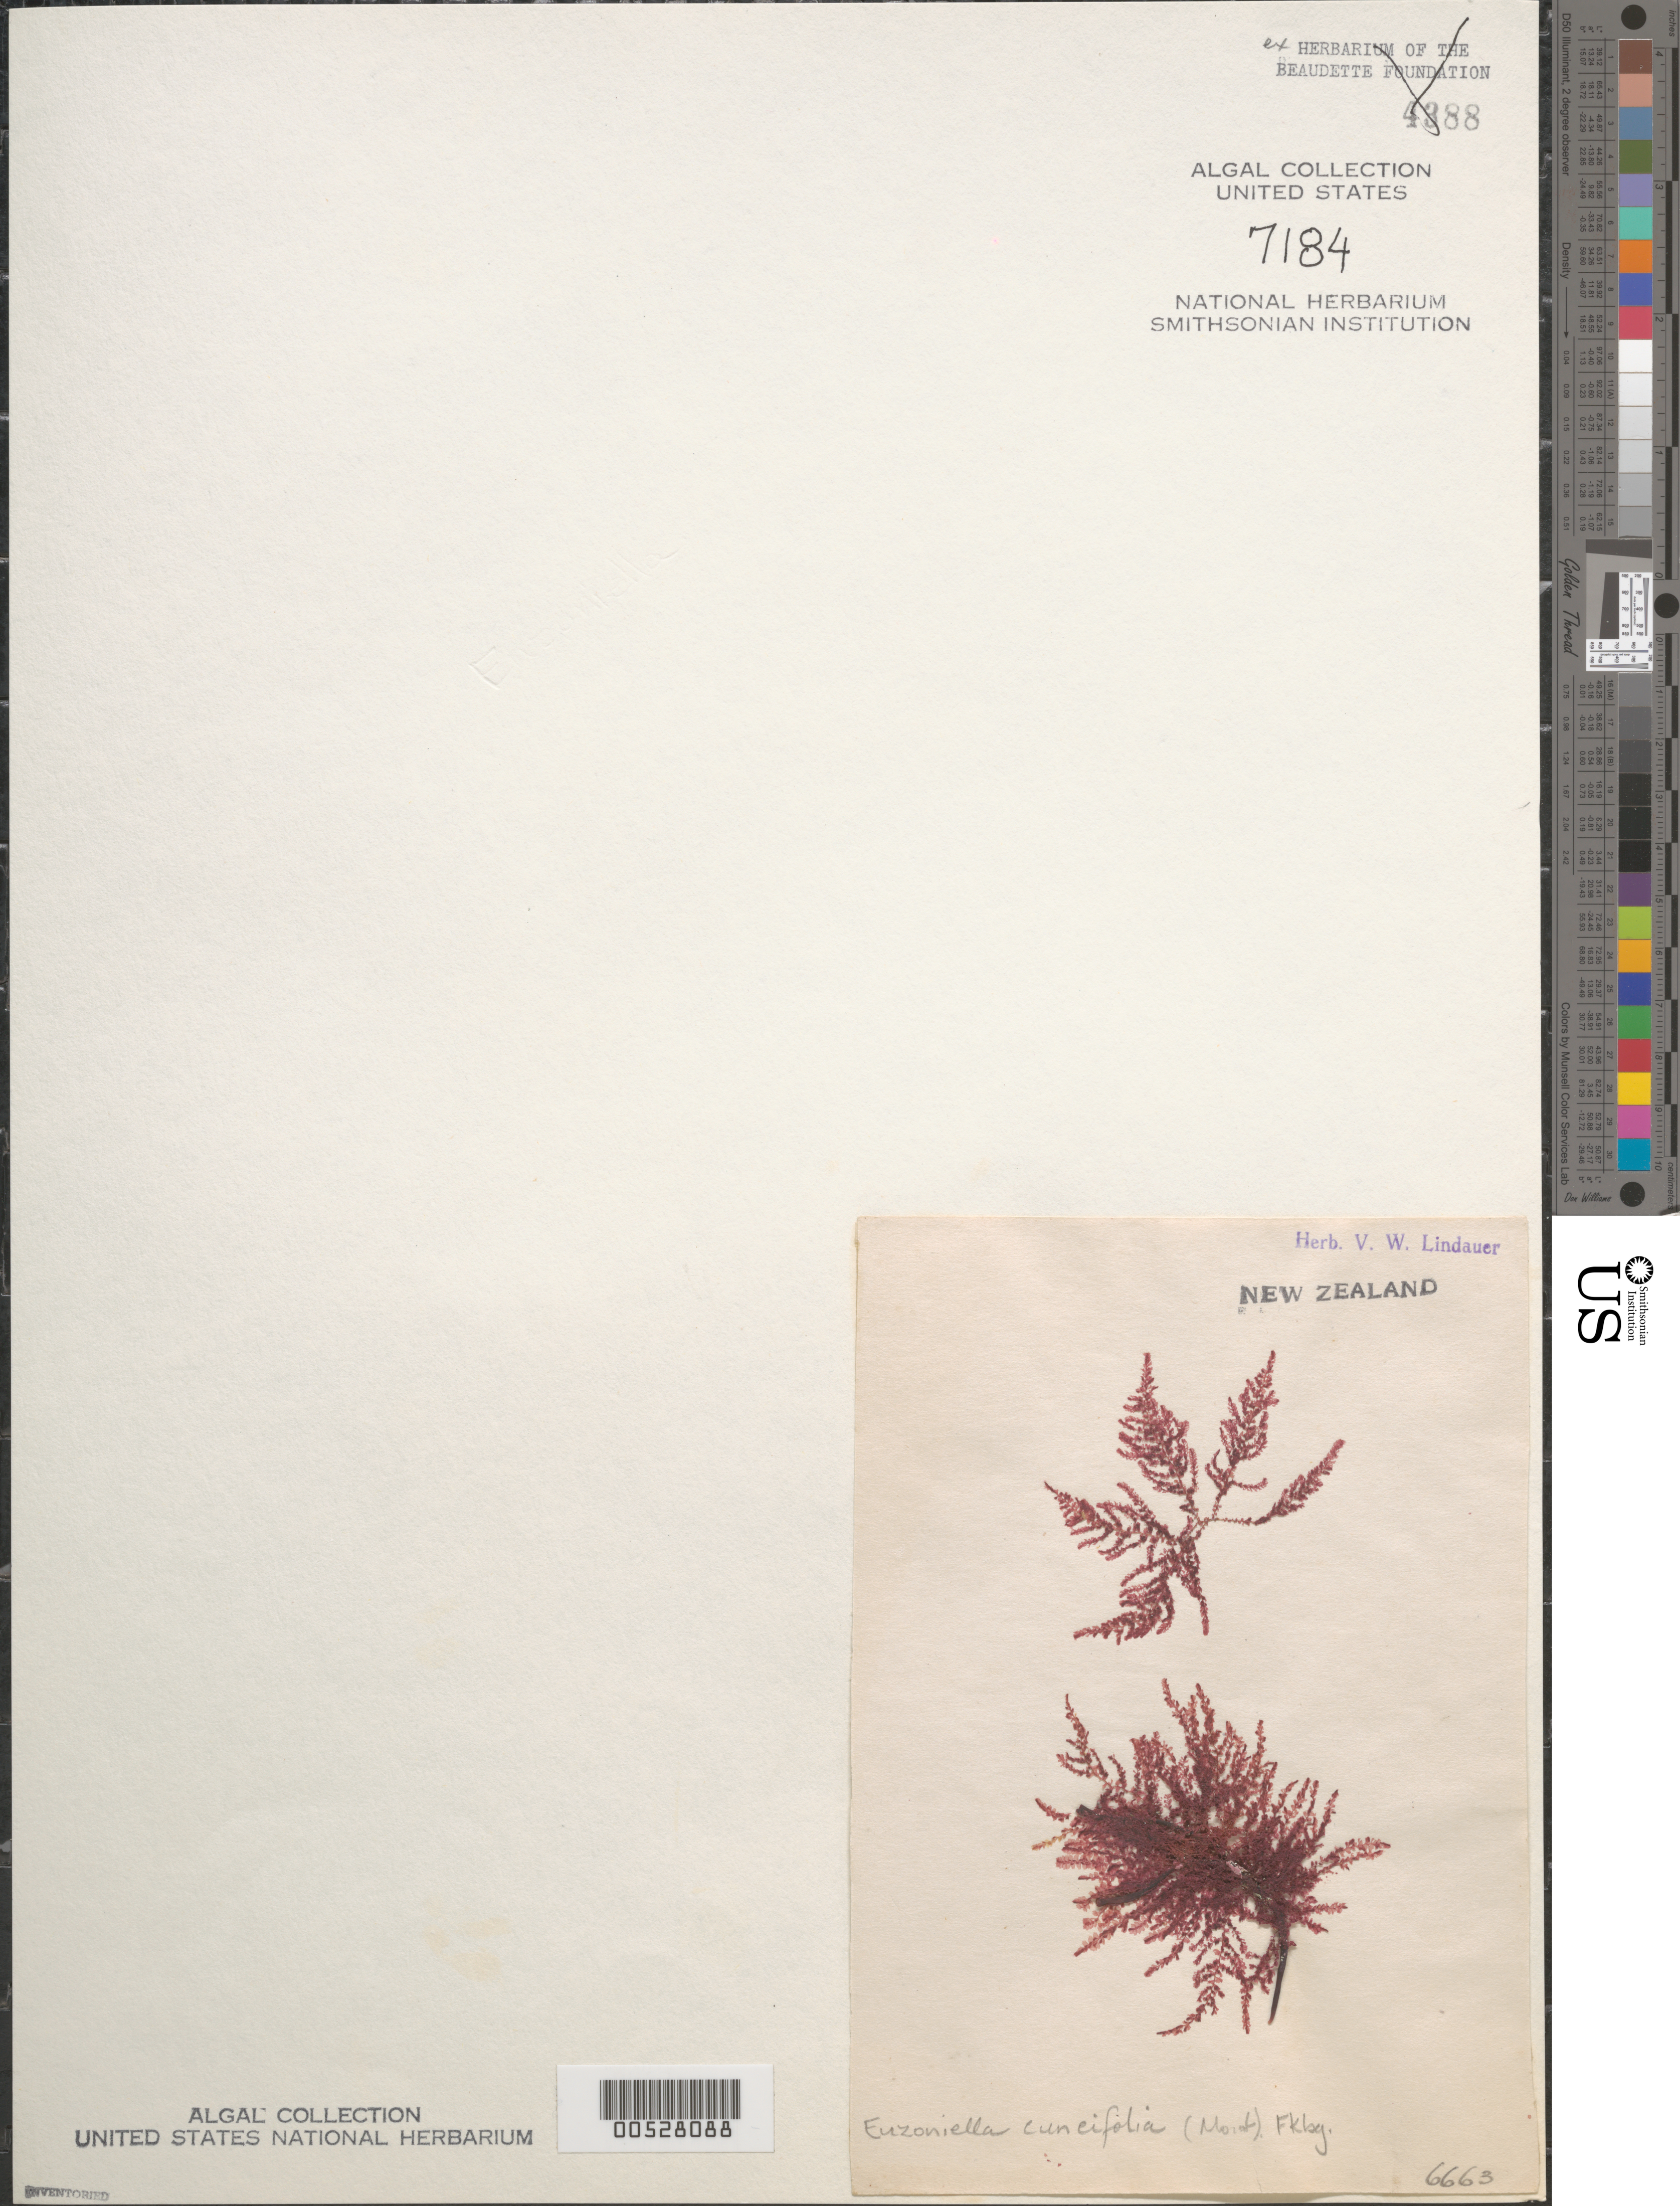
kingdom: Plantae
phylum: Rhodophyta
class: Florideophyceae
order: Ceramiales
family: Rhodomelaceae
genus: Dasyclonium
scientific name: Dasyclonium cuneifolium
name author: (Mont.) Scagel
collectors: V. Lindauer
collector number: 6663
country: New Zealand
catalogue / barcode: US 7184